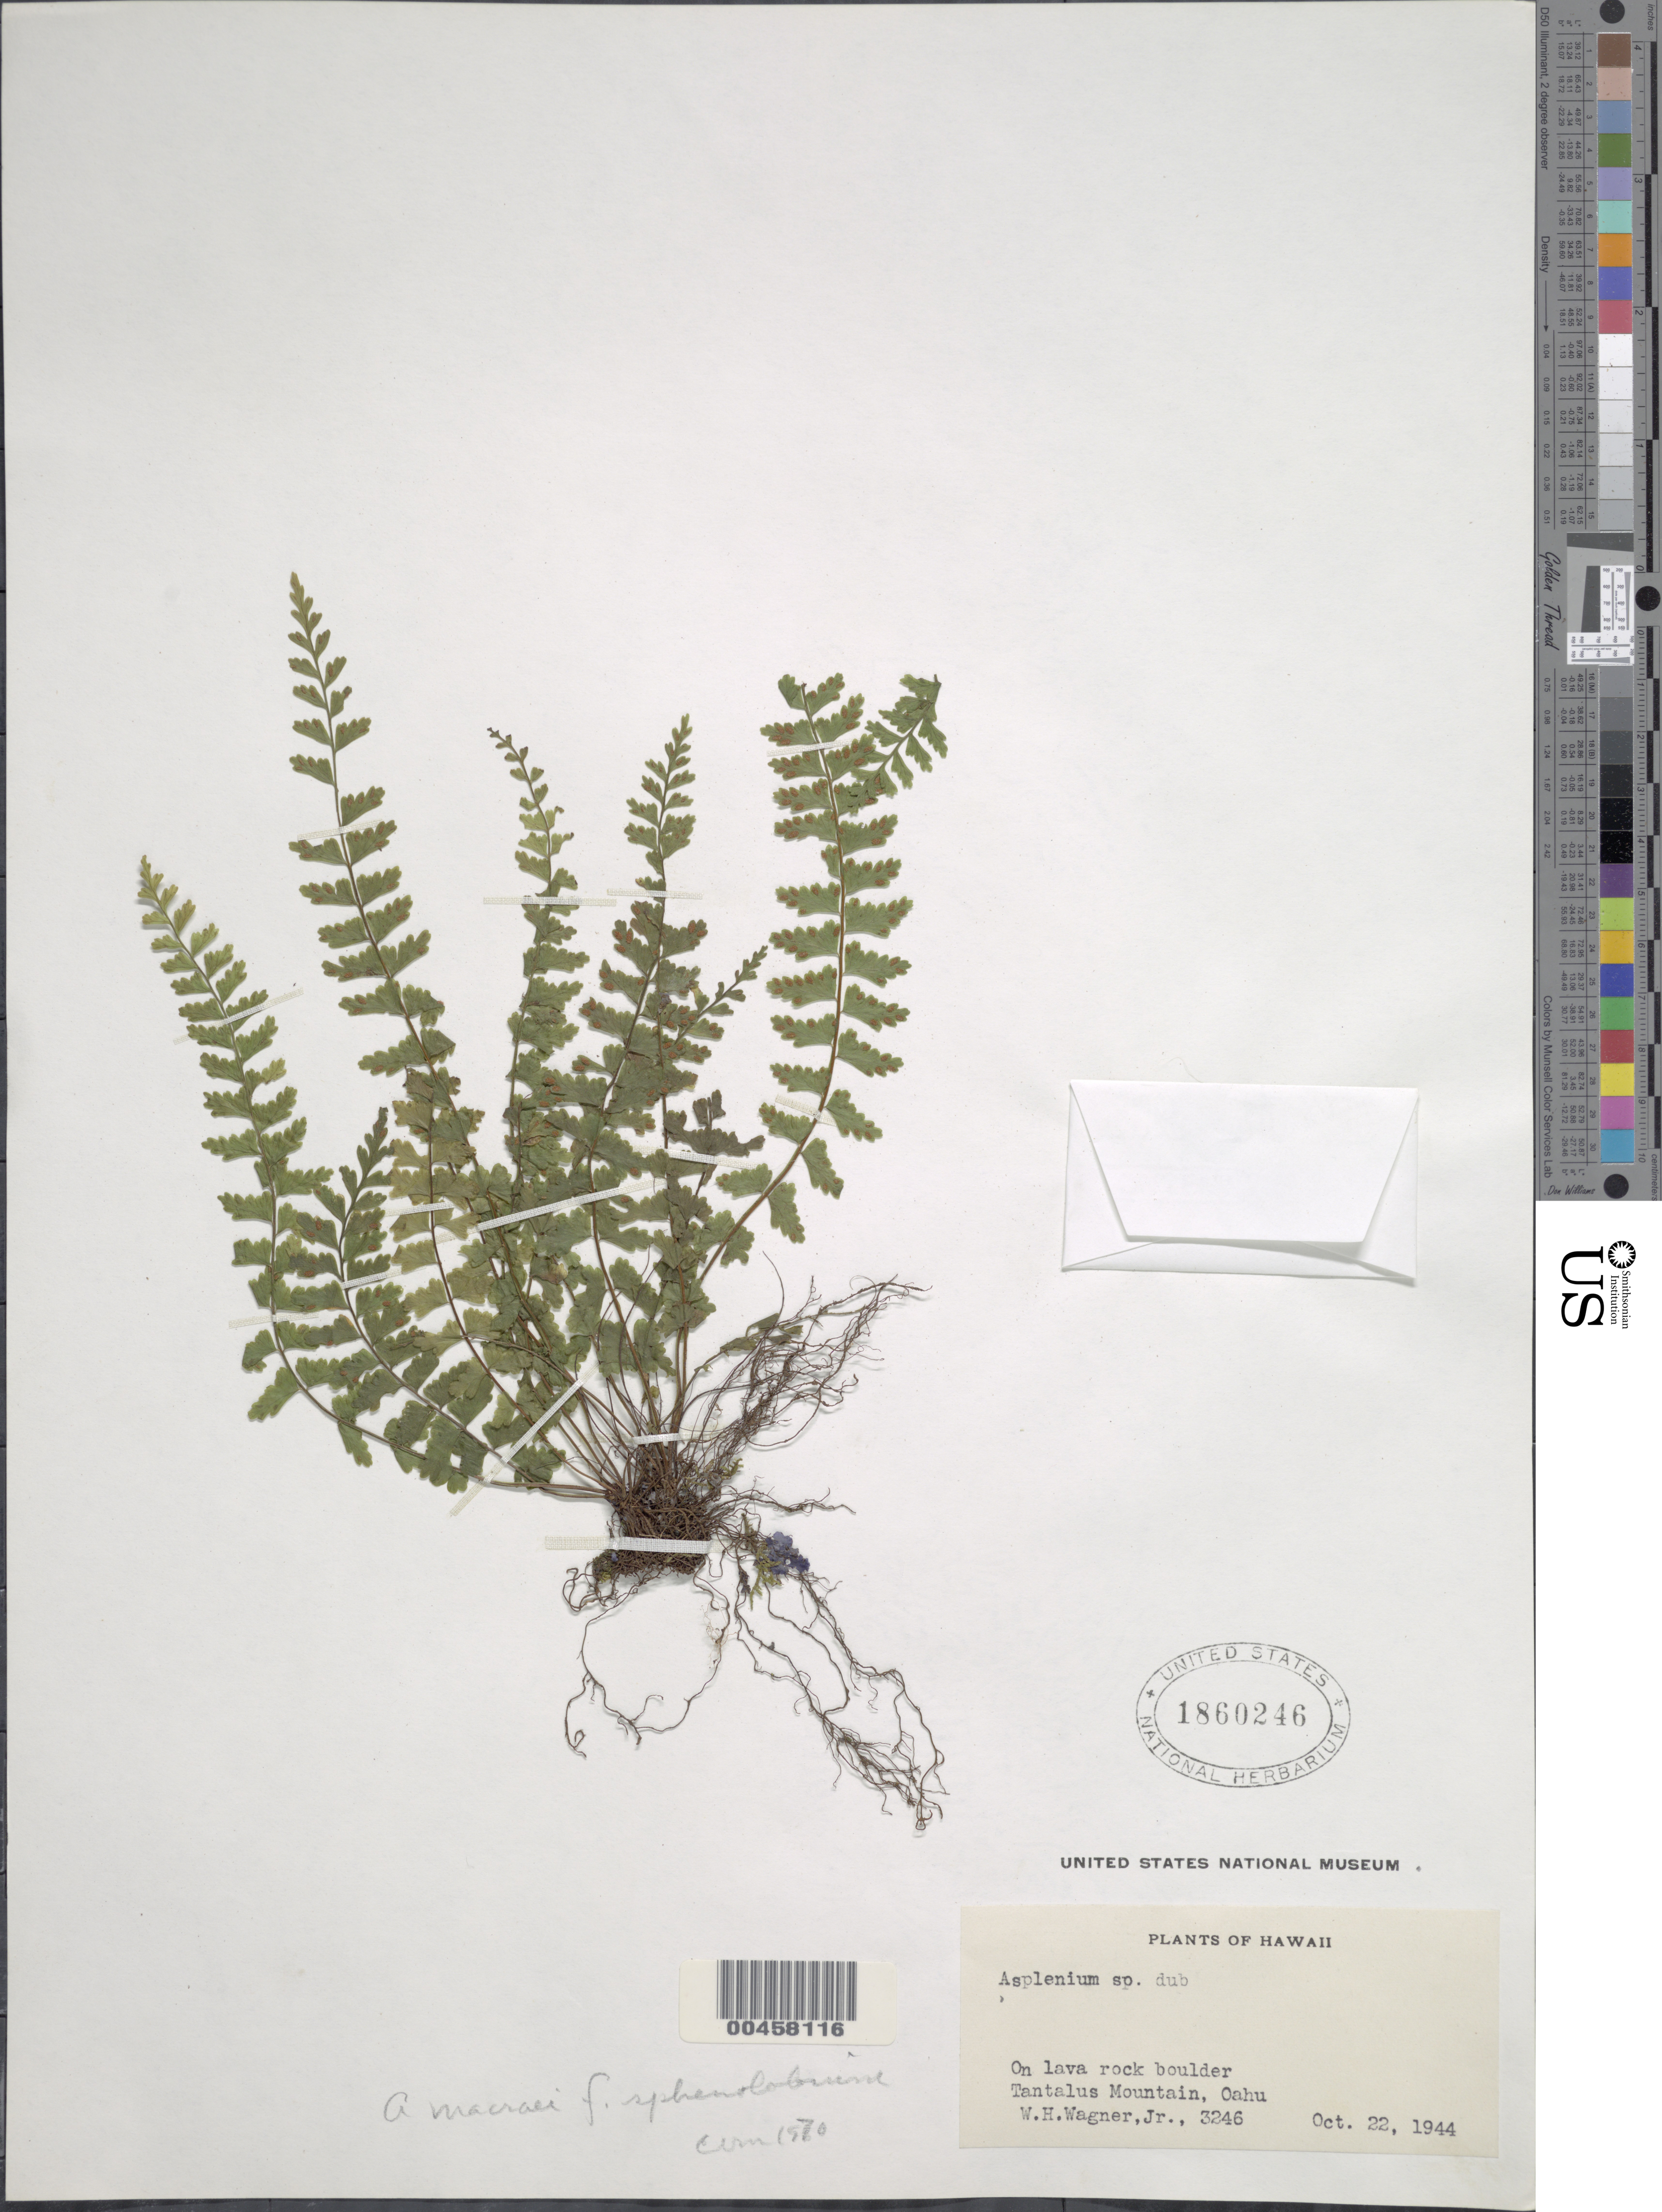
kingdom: Plantae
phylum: Tracheophyta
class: Polypodiopsida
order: Polypodiales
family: Aspleniaceae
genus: Asplenium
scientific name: Asplenium macraei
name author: Hook. & Grev.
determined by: Wagner, W. L., (BOT), Smithsonian Institution - National Museum of Natural History (UNITED STATES)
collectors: W. H. Wagner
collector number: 3246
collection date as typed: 22 Oct 1944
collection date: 1944-10-22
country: United States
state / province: Hawaii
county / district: Honolulu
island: Oahu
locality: Tantalus Mountain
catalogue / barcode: US 1860246